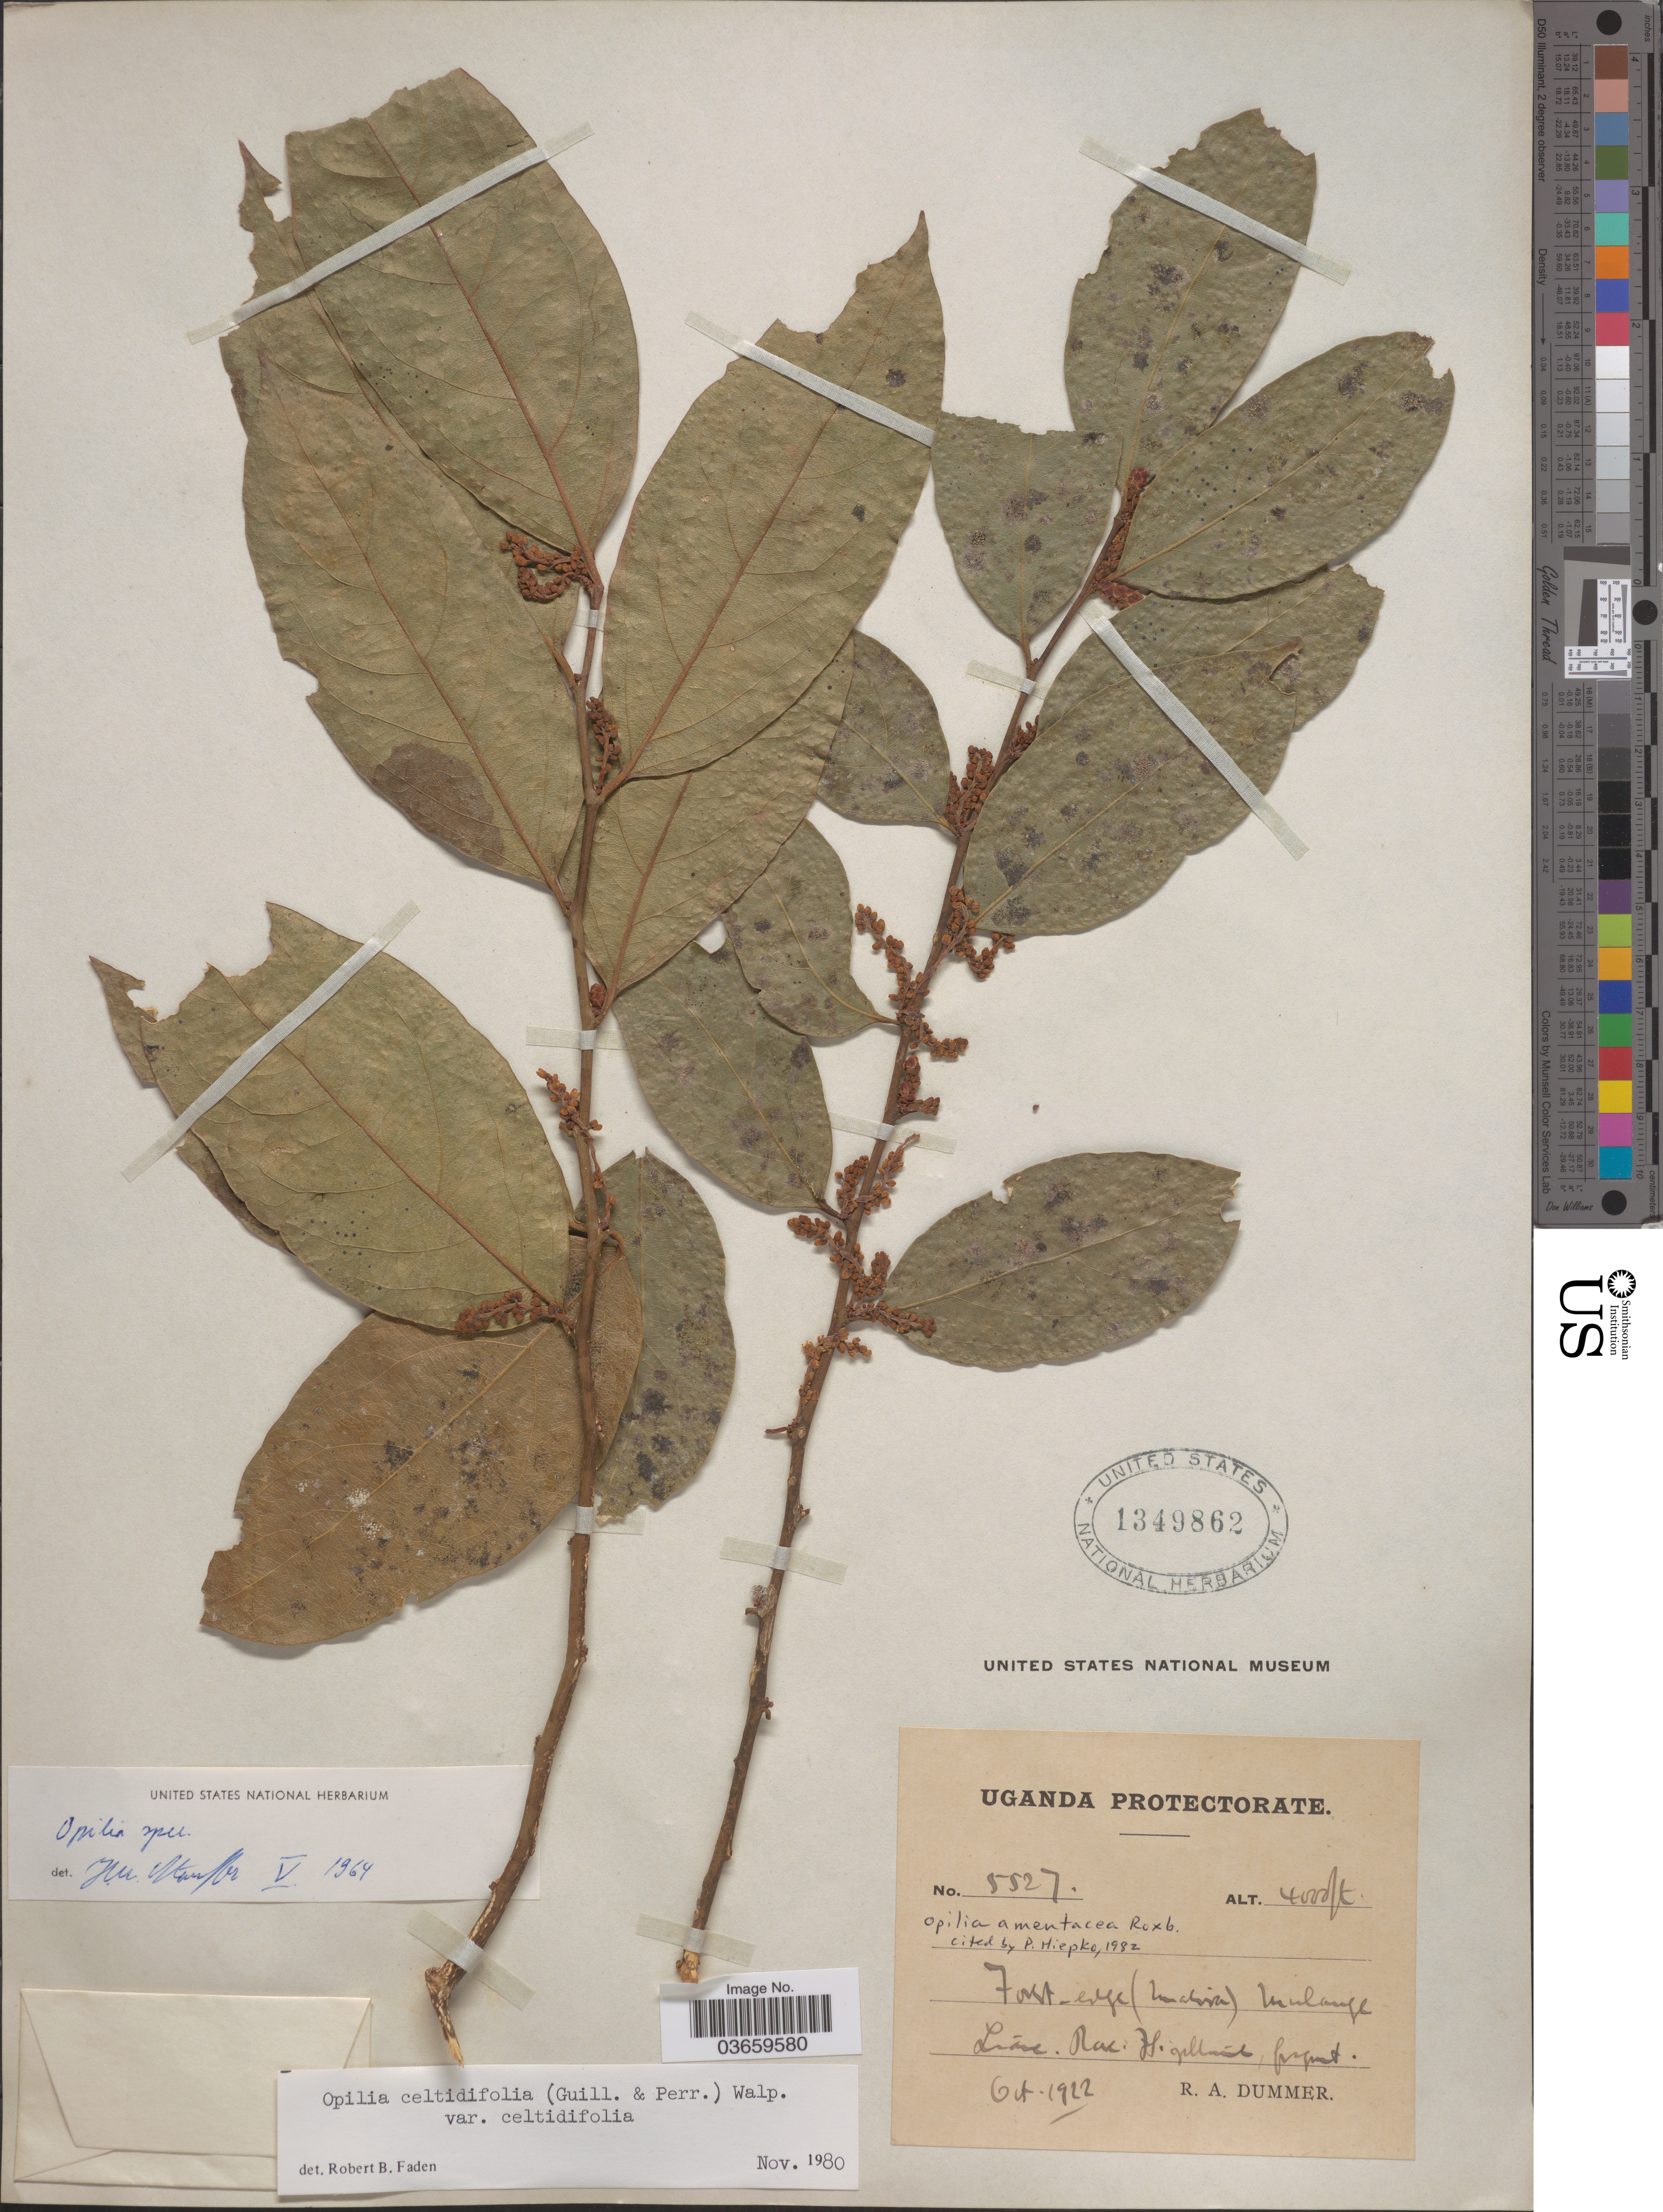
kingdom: Plantae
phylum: Tracheophyta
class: Magnoliopsida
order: Santalales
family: Opiliaceae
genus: Opilia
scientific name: Opilia amentacea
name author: Roxb.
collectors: R. Dümmer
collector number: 5527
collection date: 1922-10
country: Uganda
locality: Uganda Protectorate. Forest-edge (Mabira) Mulange.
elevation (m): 1219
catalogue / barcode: US 1349862